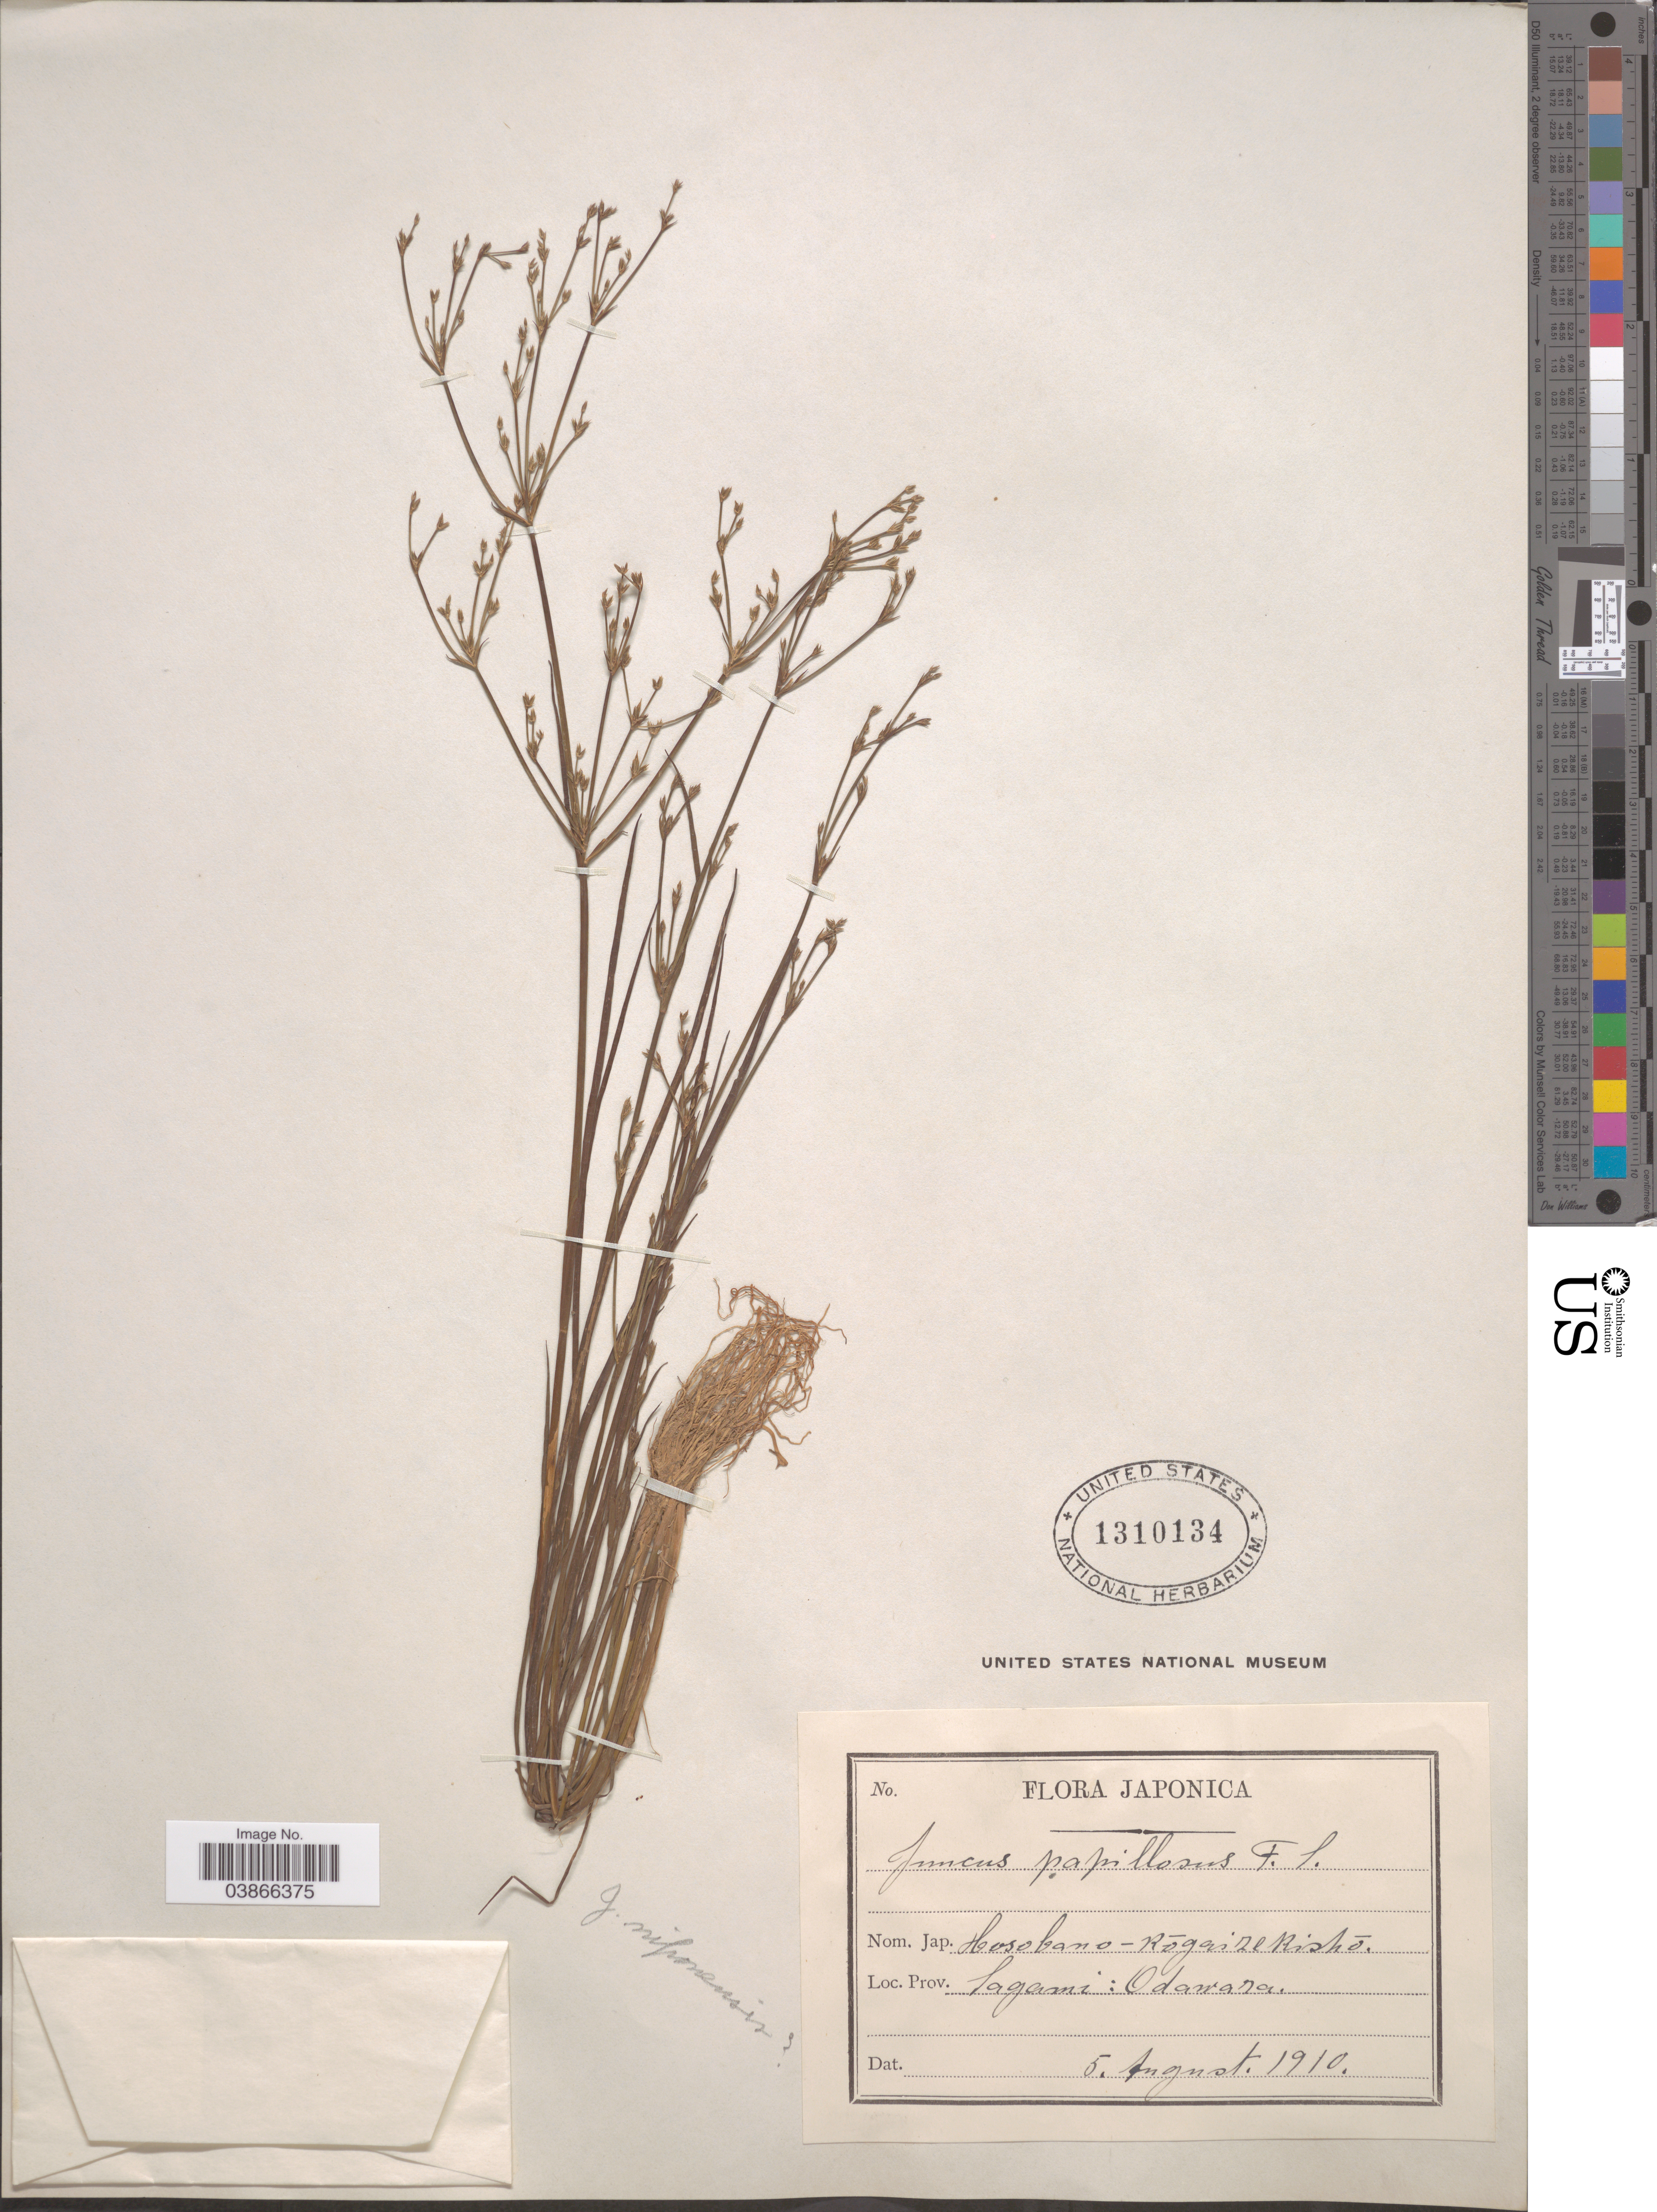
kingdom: Plantae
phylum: Tracheophyta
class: Liliopsida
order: Poales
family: Juncaceae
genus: Juncus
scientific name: Juncus niponensis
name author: Buchenau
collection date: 1910-08-05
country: Japan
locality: Prov. Sagami: Odawara.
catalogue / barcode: US 1310134